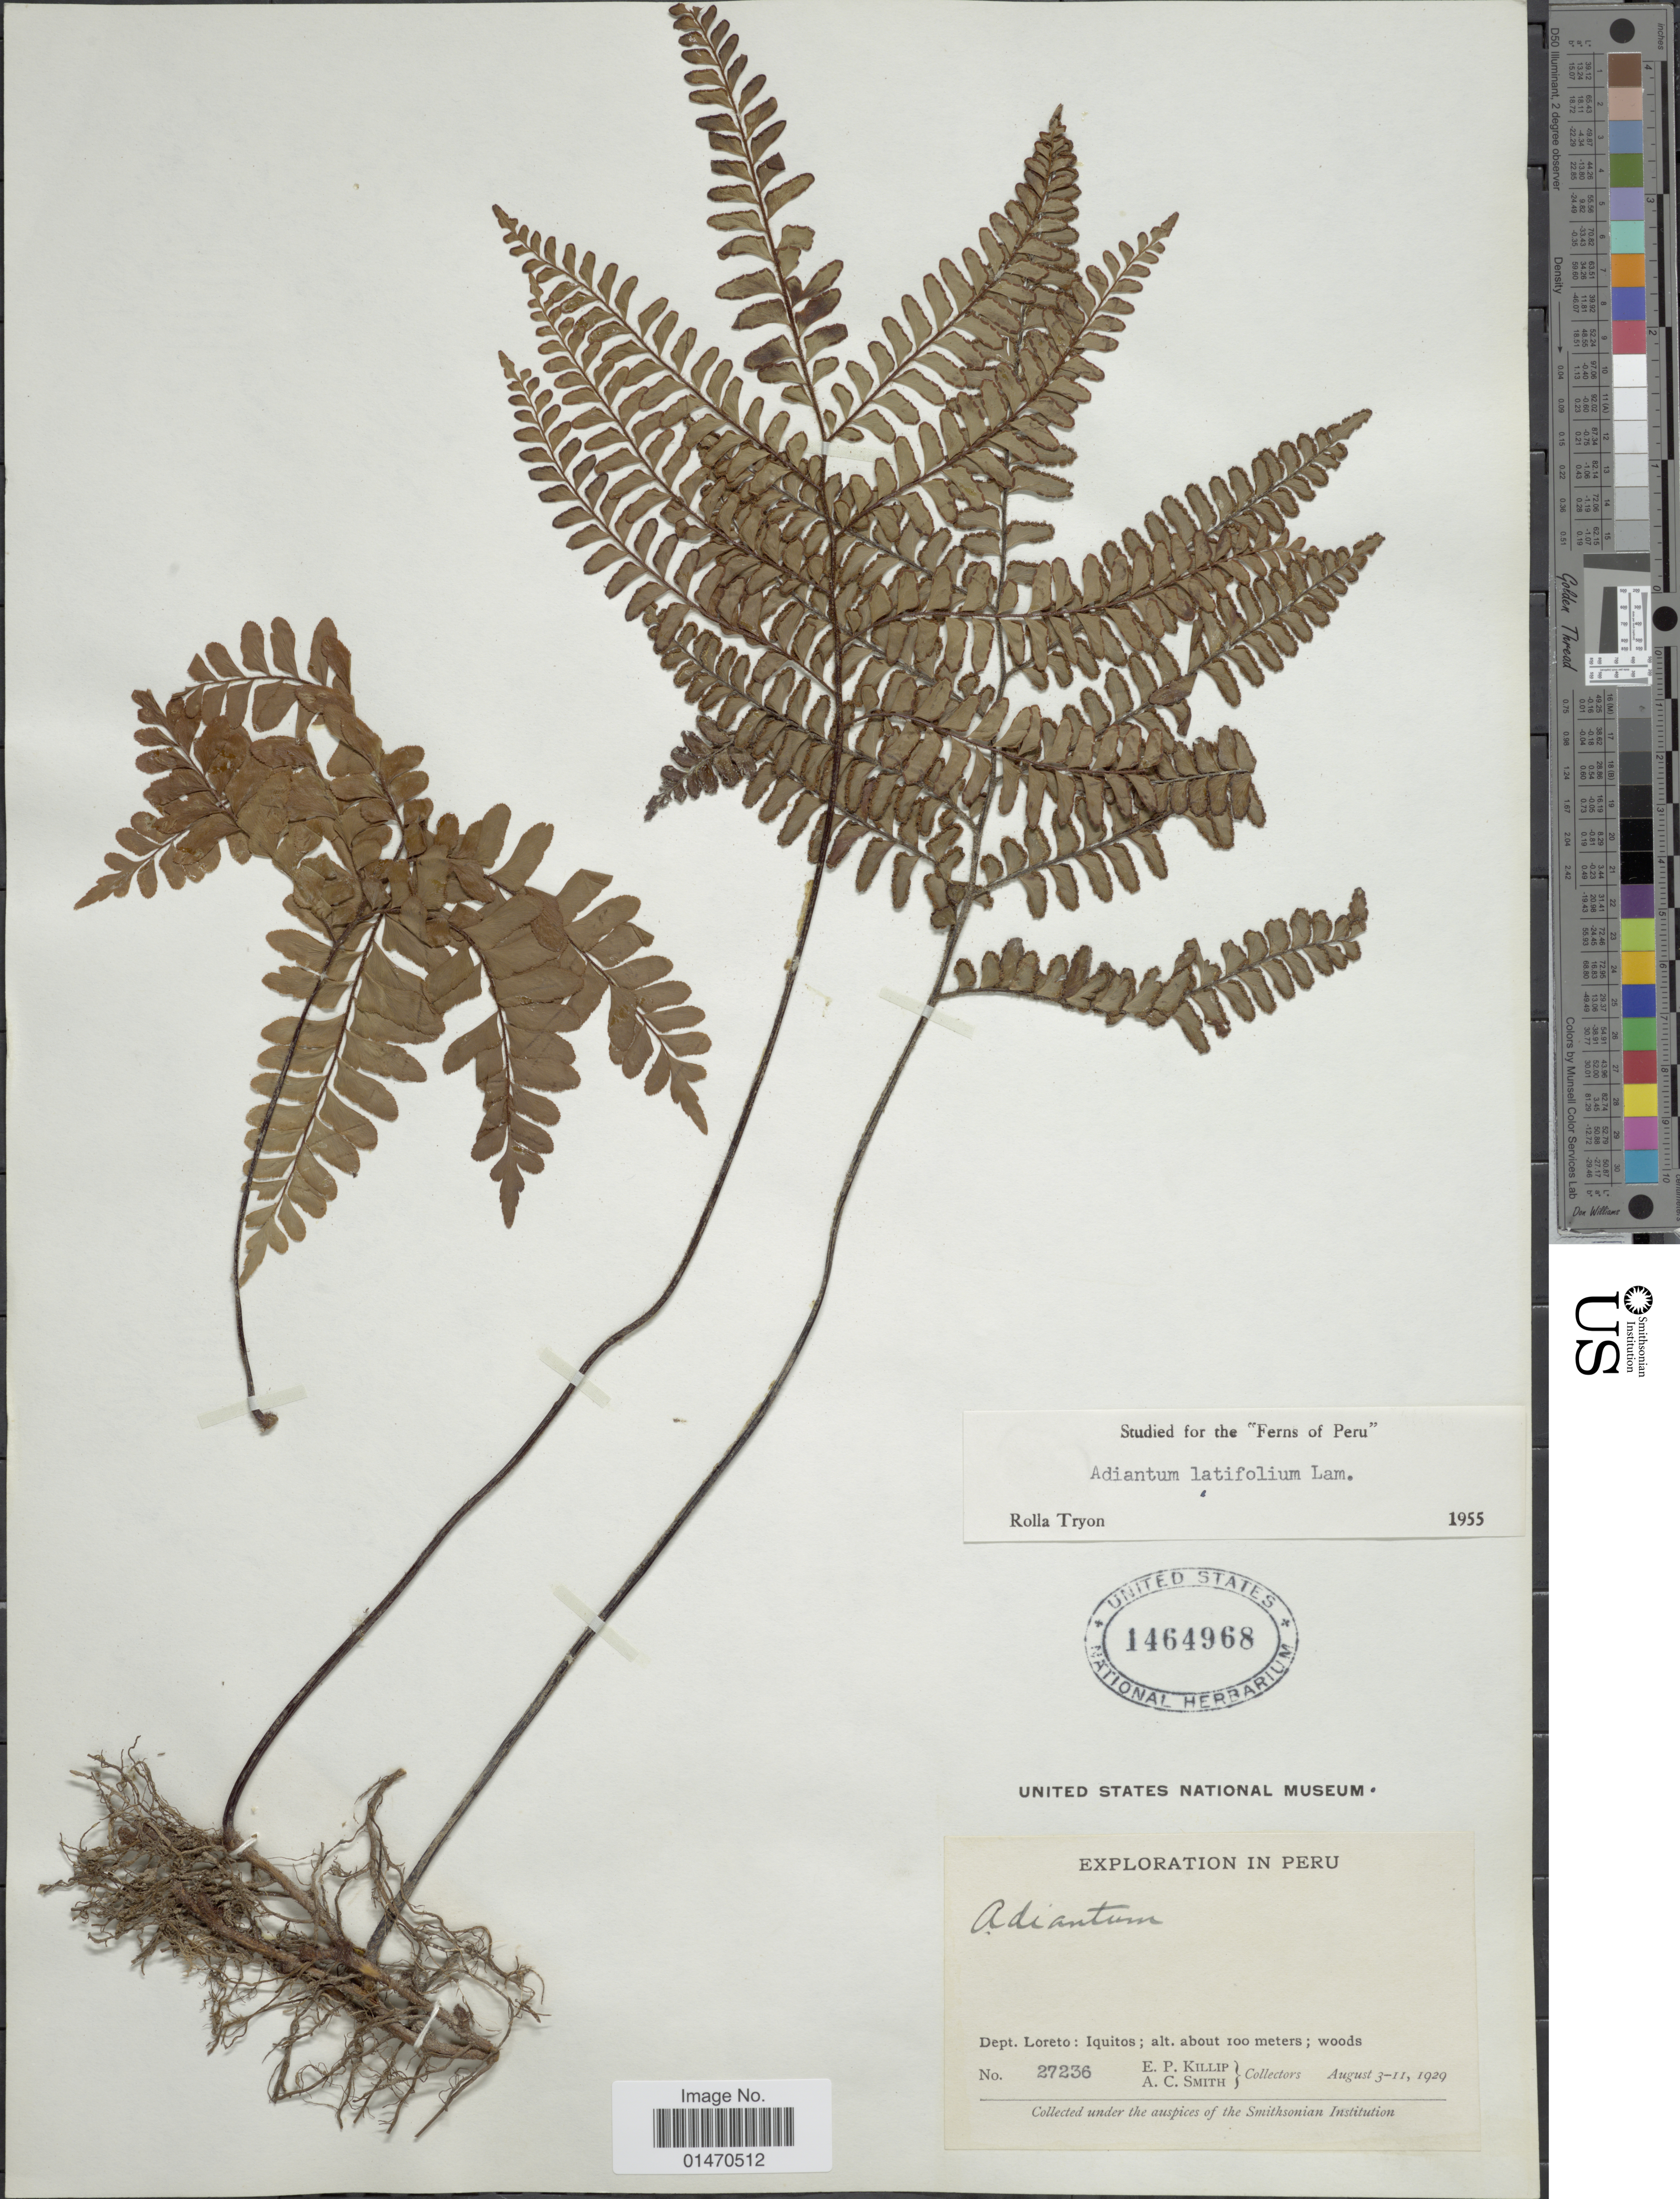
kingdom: Plantae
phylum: Tracheophyta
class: Polypodiopsida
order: Polypodiales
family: Pteridaceae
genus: Adiantum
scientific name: Adiantum latifolium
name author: Lam.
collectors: E. P. Killip & A. C. Smith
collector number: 27236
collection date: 1929-08-03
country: Peru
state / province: Loreto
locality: Dept. Loreto: Iquitos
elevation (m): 100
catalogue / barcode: US 1464968